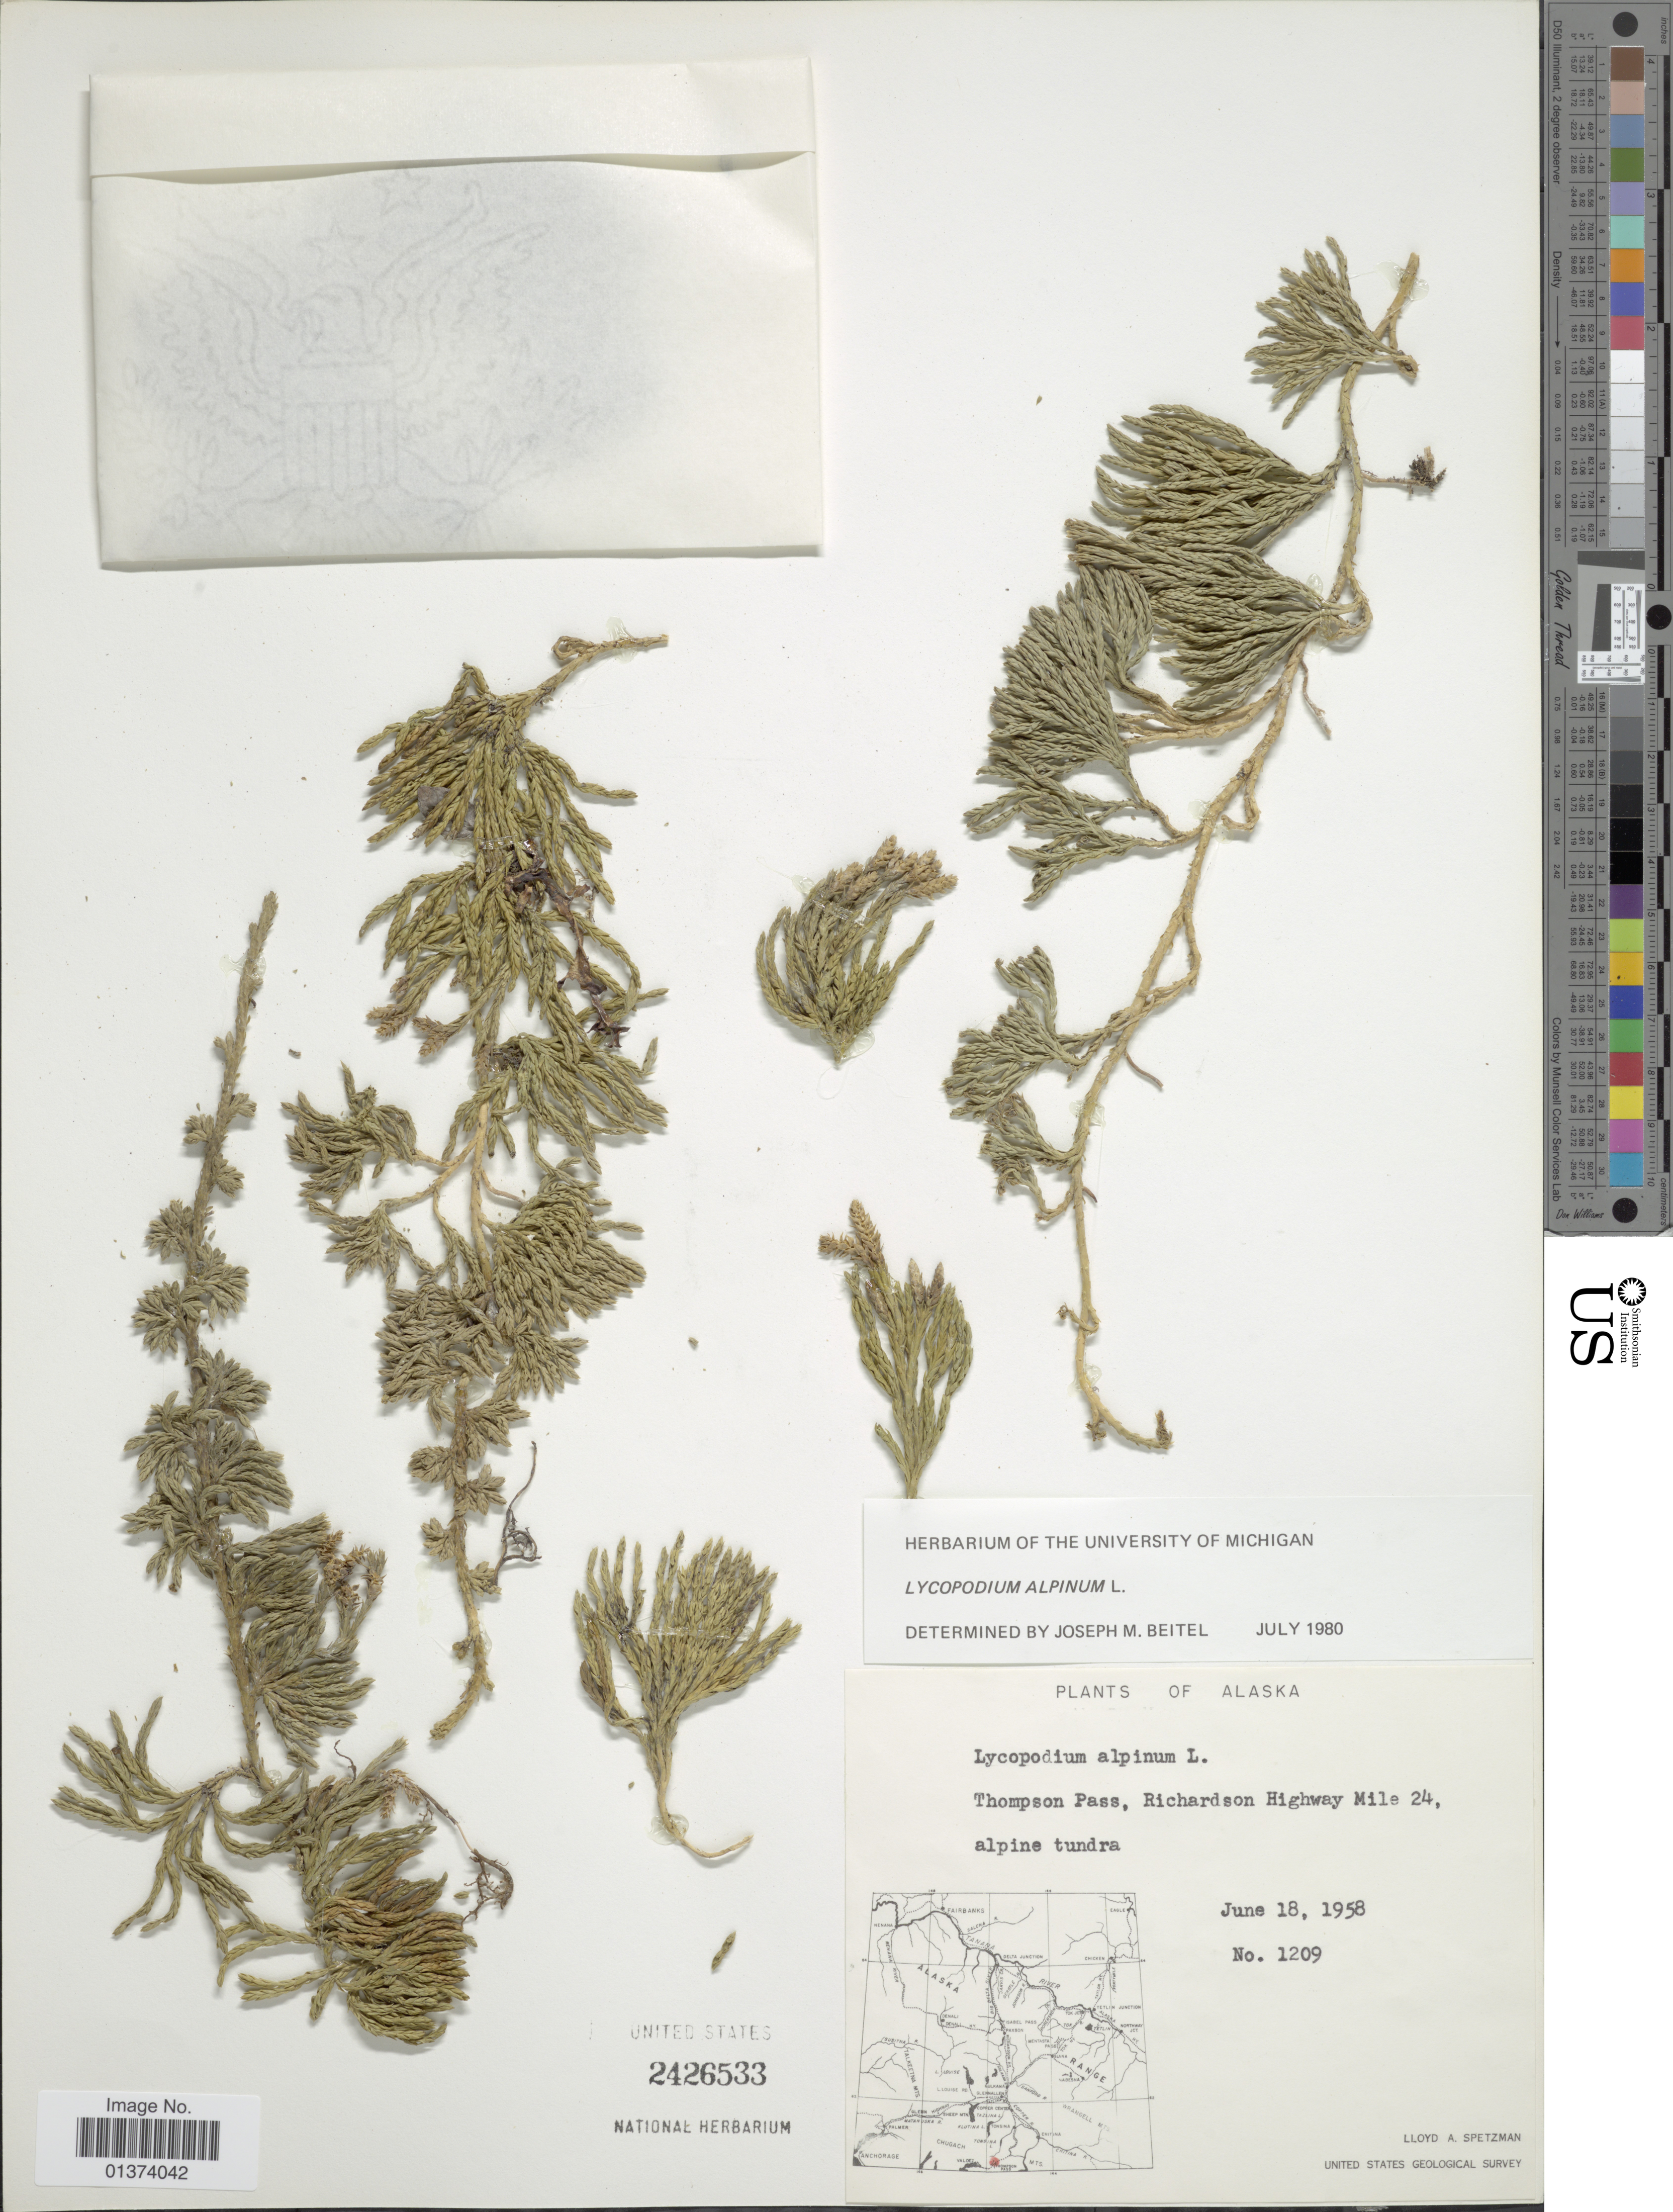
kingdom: Plantae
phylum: Tracheophyta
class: Lycopodiopsida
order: Lycopodiales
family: Lycopodiaceae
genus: Diphasiastrum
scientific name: Diphasiastrum alpinum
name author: (L.) Holub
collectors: L. Spetzman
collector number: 1209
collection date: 1958-06-18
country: United States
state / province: Alaska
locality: Thompson Pass, Richardson Highway Mile 24, alpine tundra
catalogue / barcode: US 2426533